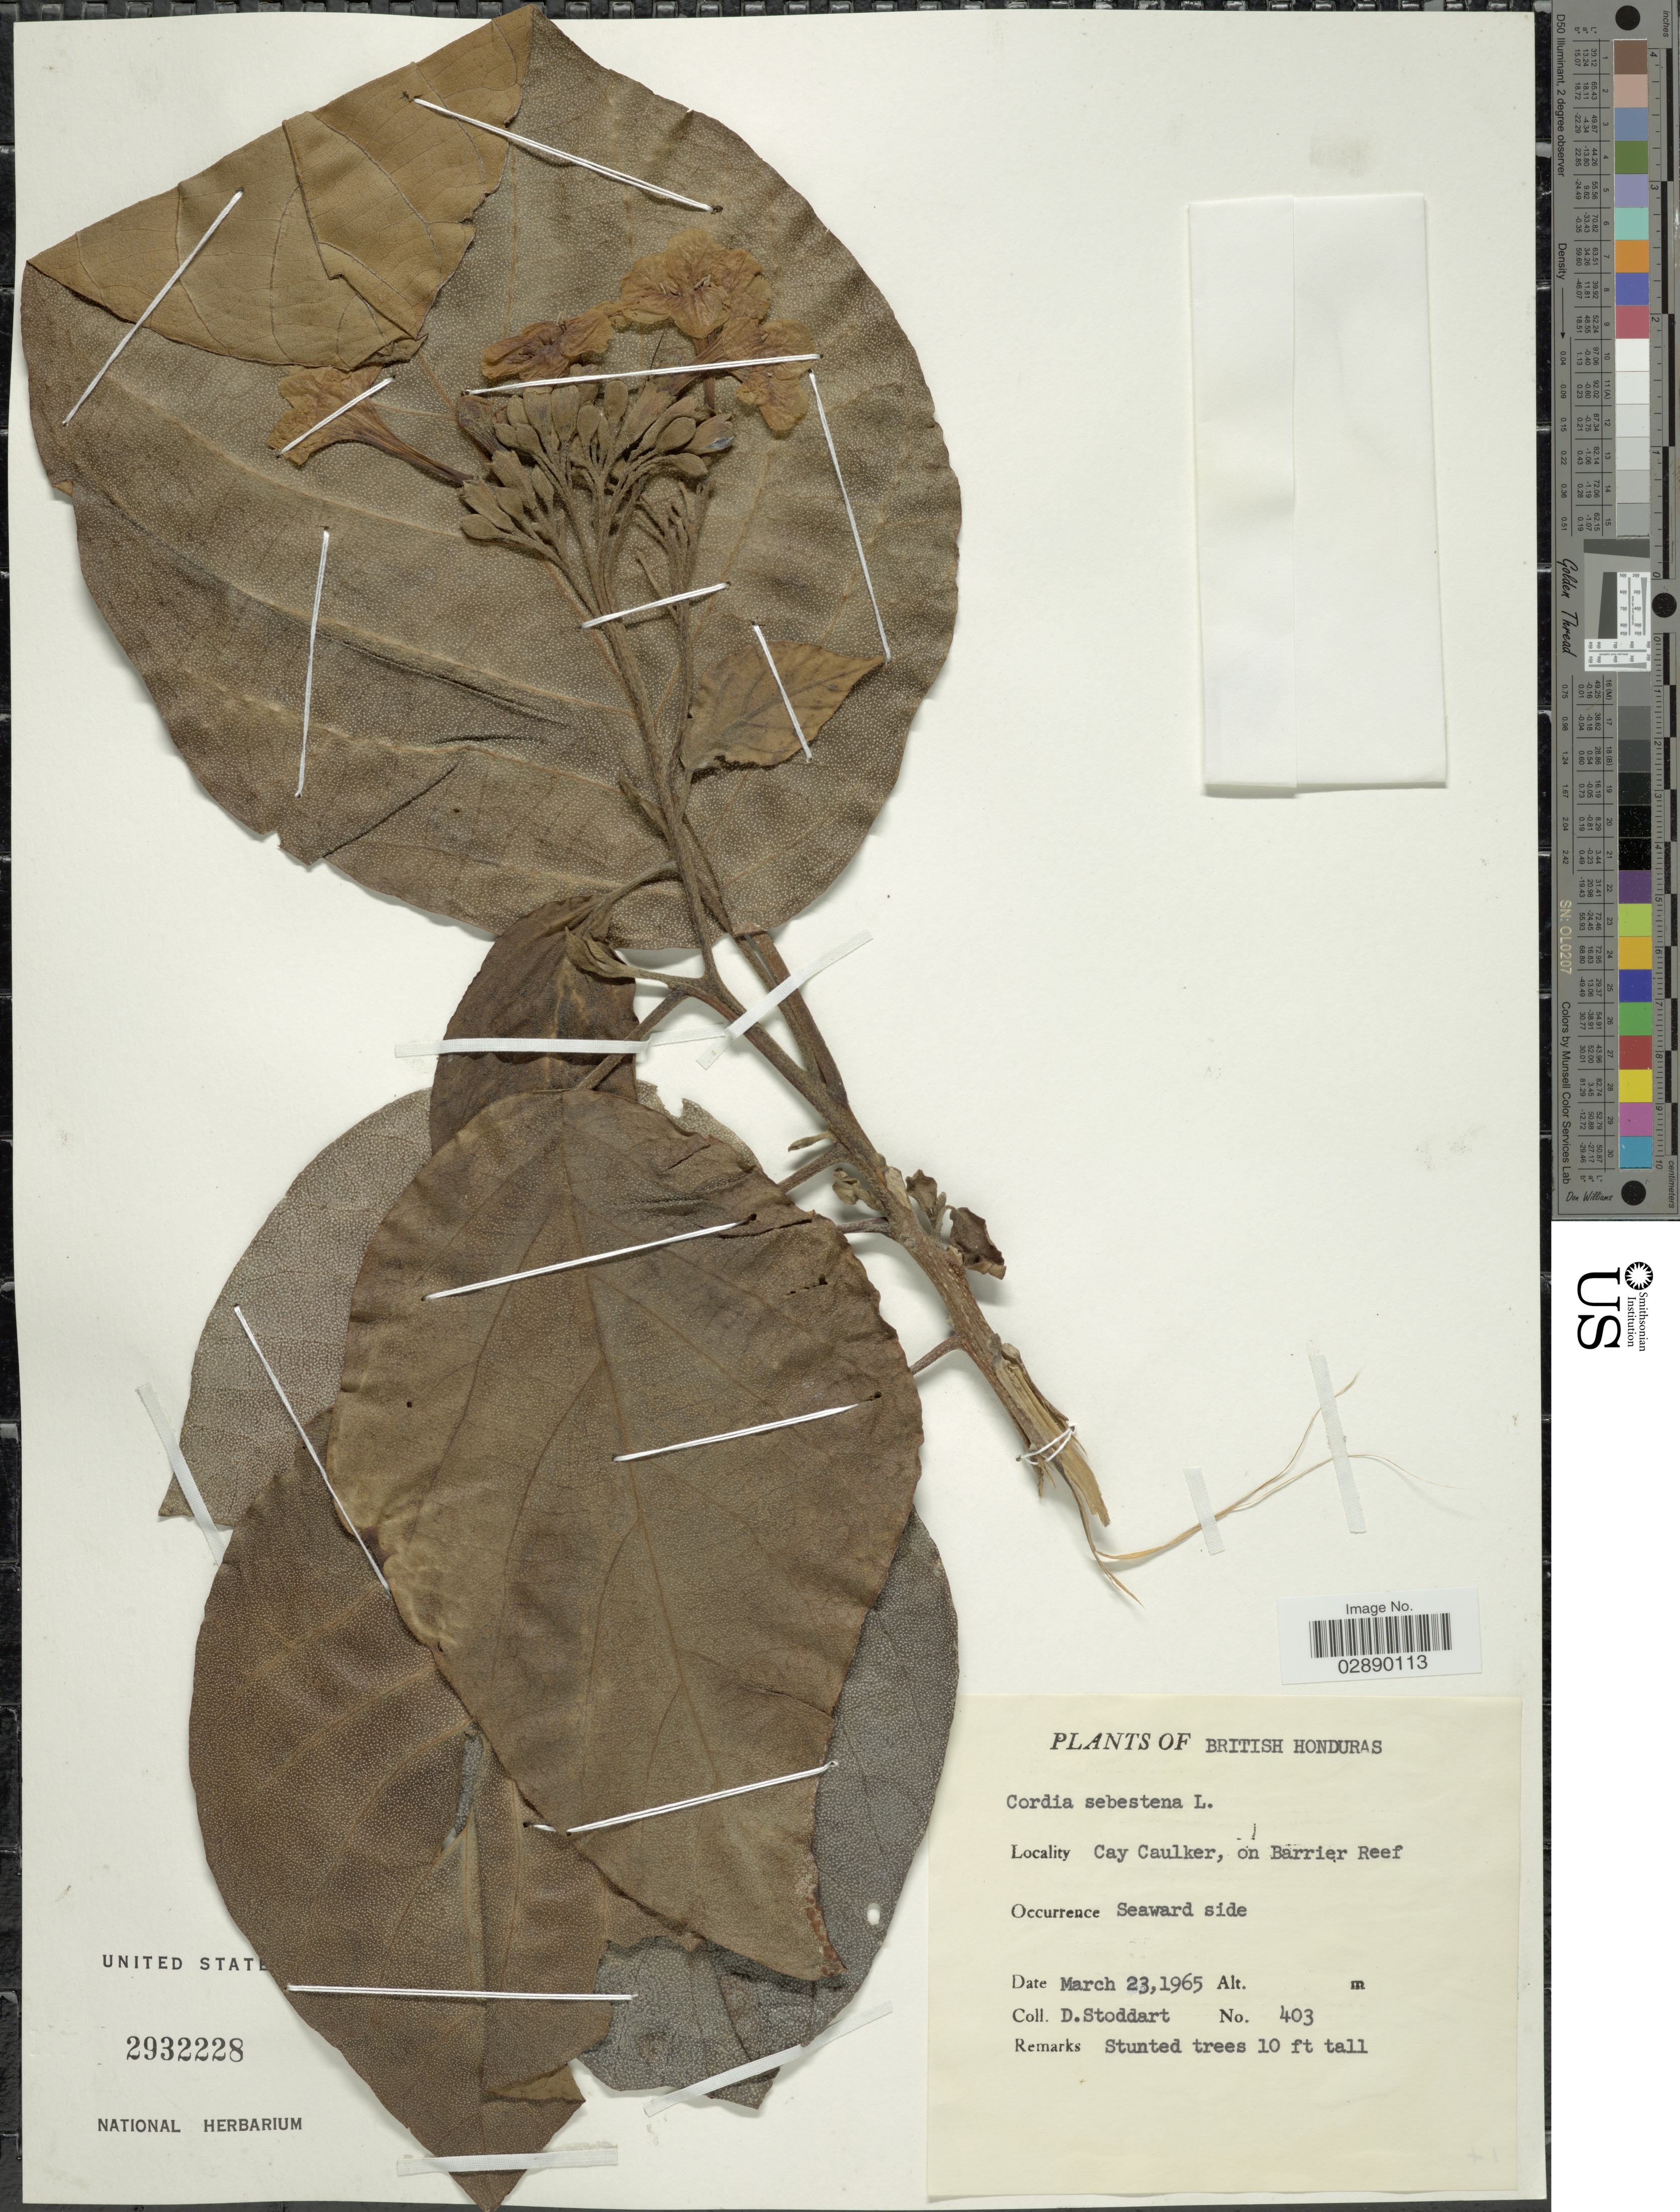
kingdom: Plantae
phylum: Tracheophyta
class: Magnoliopsida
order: Boraginales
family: Cordiaceae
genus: Cordia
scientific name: Cordia sebestena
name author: L.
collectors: D. Stoddart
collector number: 403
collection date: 1965-03-23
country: Belize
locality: British Honduras. Cay Caulker, on Barrier Reef.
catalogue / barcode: US 2932228